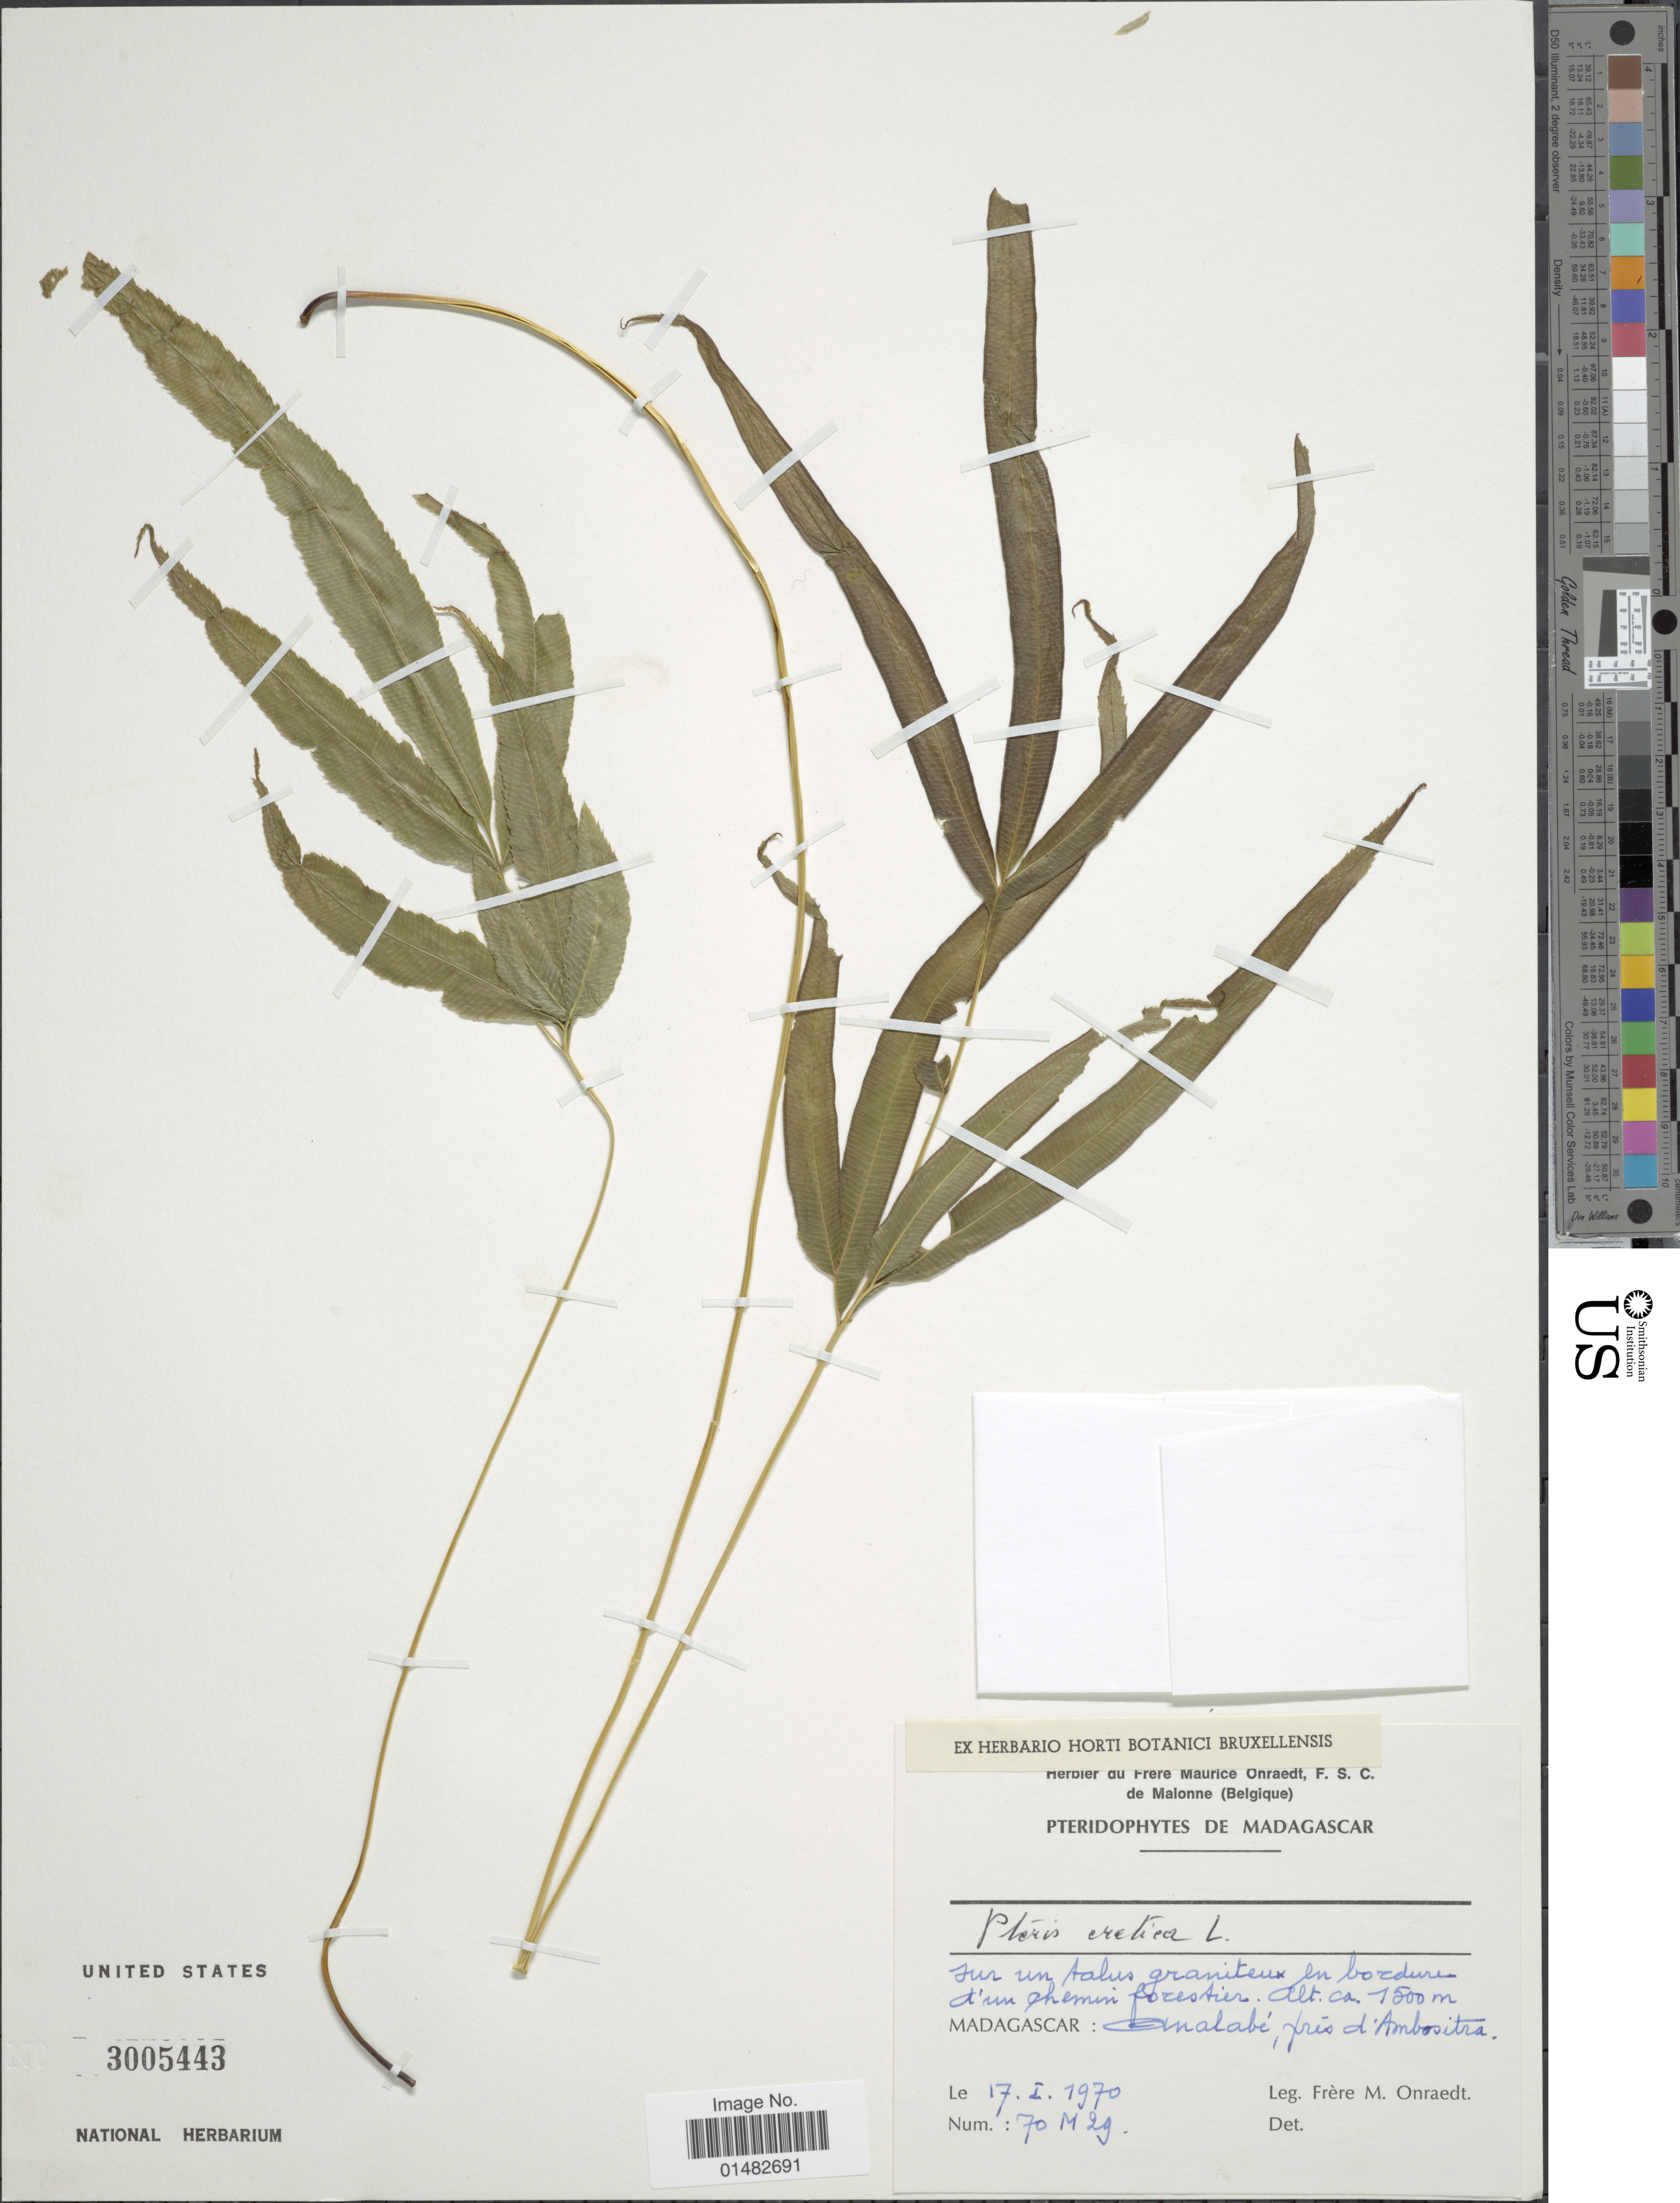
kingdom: Plantae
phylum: Tracheophyta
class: Polypodiopsida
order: Polypodiales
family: Pteridaceae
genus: Pteris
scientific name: Pteris cretica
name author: L.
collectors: F. Onraedt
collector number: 70M29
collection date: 1970-01-17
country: Madagascar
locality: Madagascar: Analabe, pres d'Ambositra, Sur un talus graniteux en bordure d'un chemin forestier.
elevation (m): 1500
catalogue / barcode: US 3005443